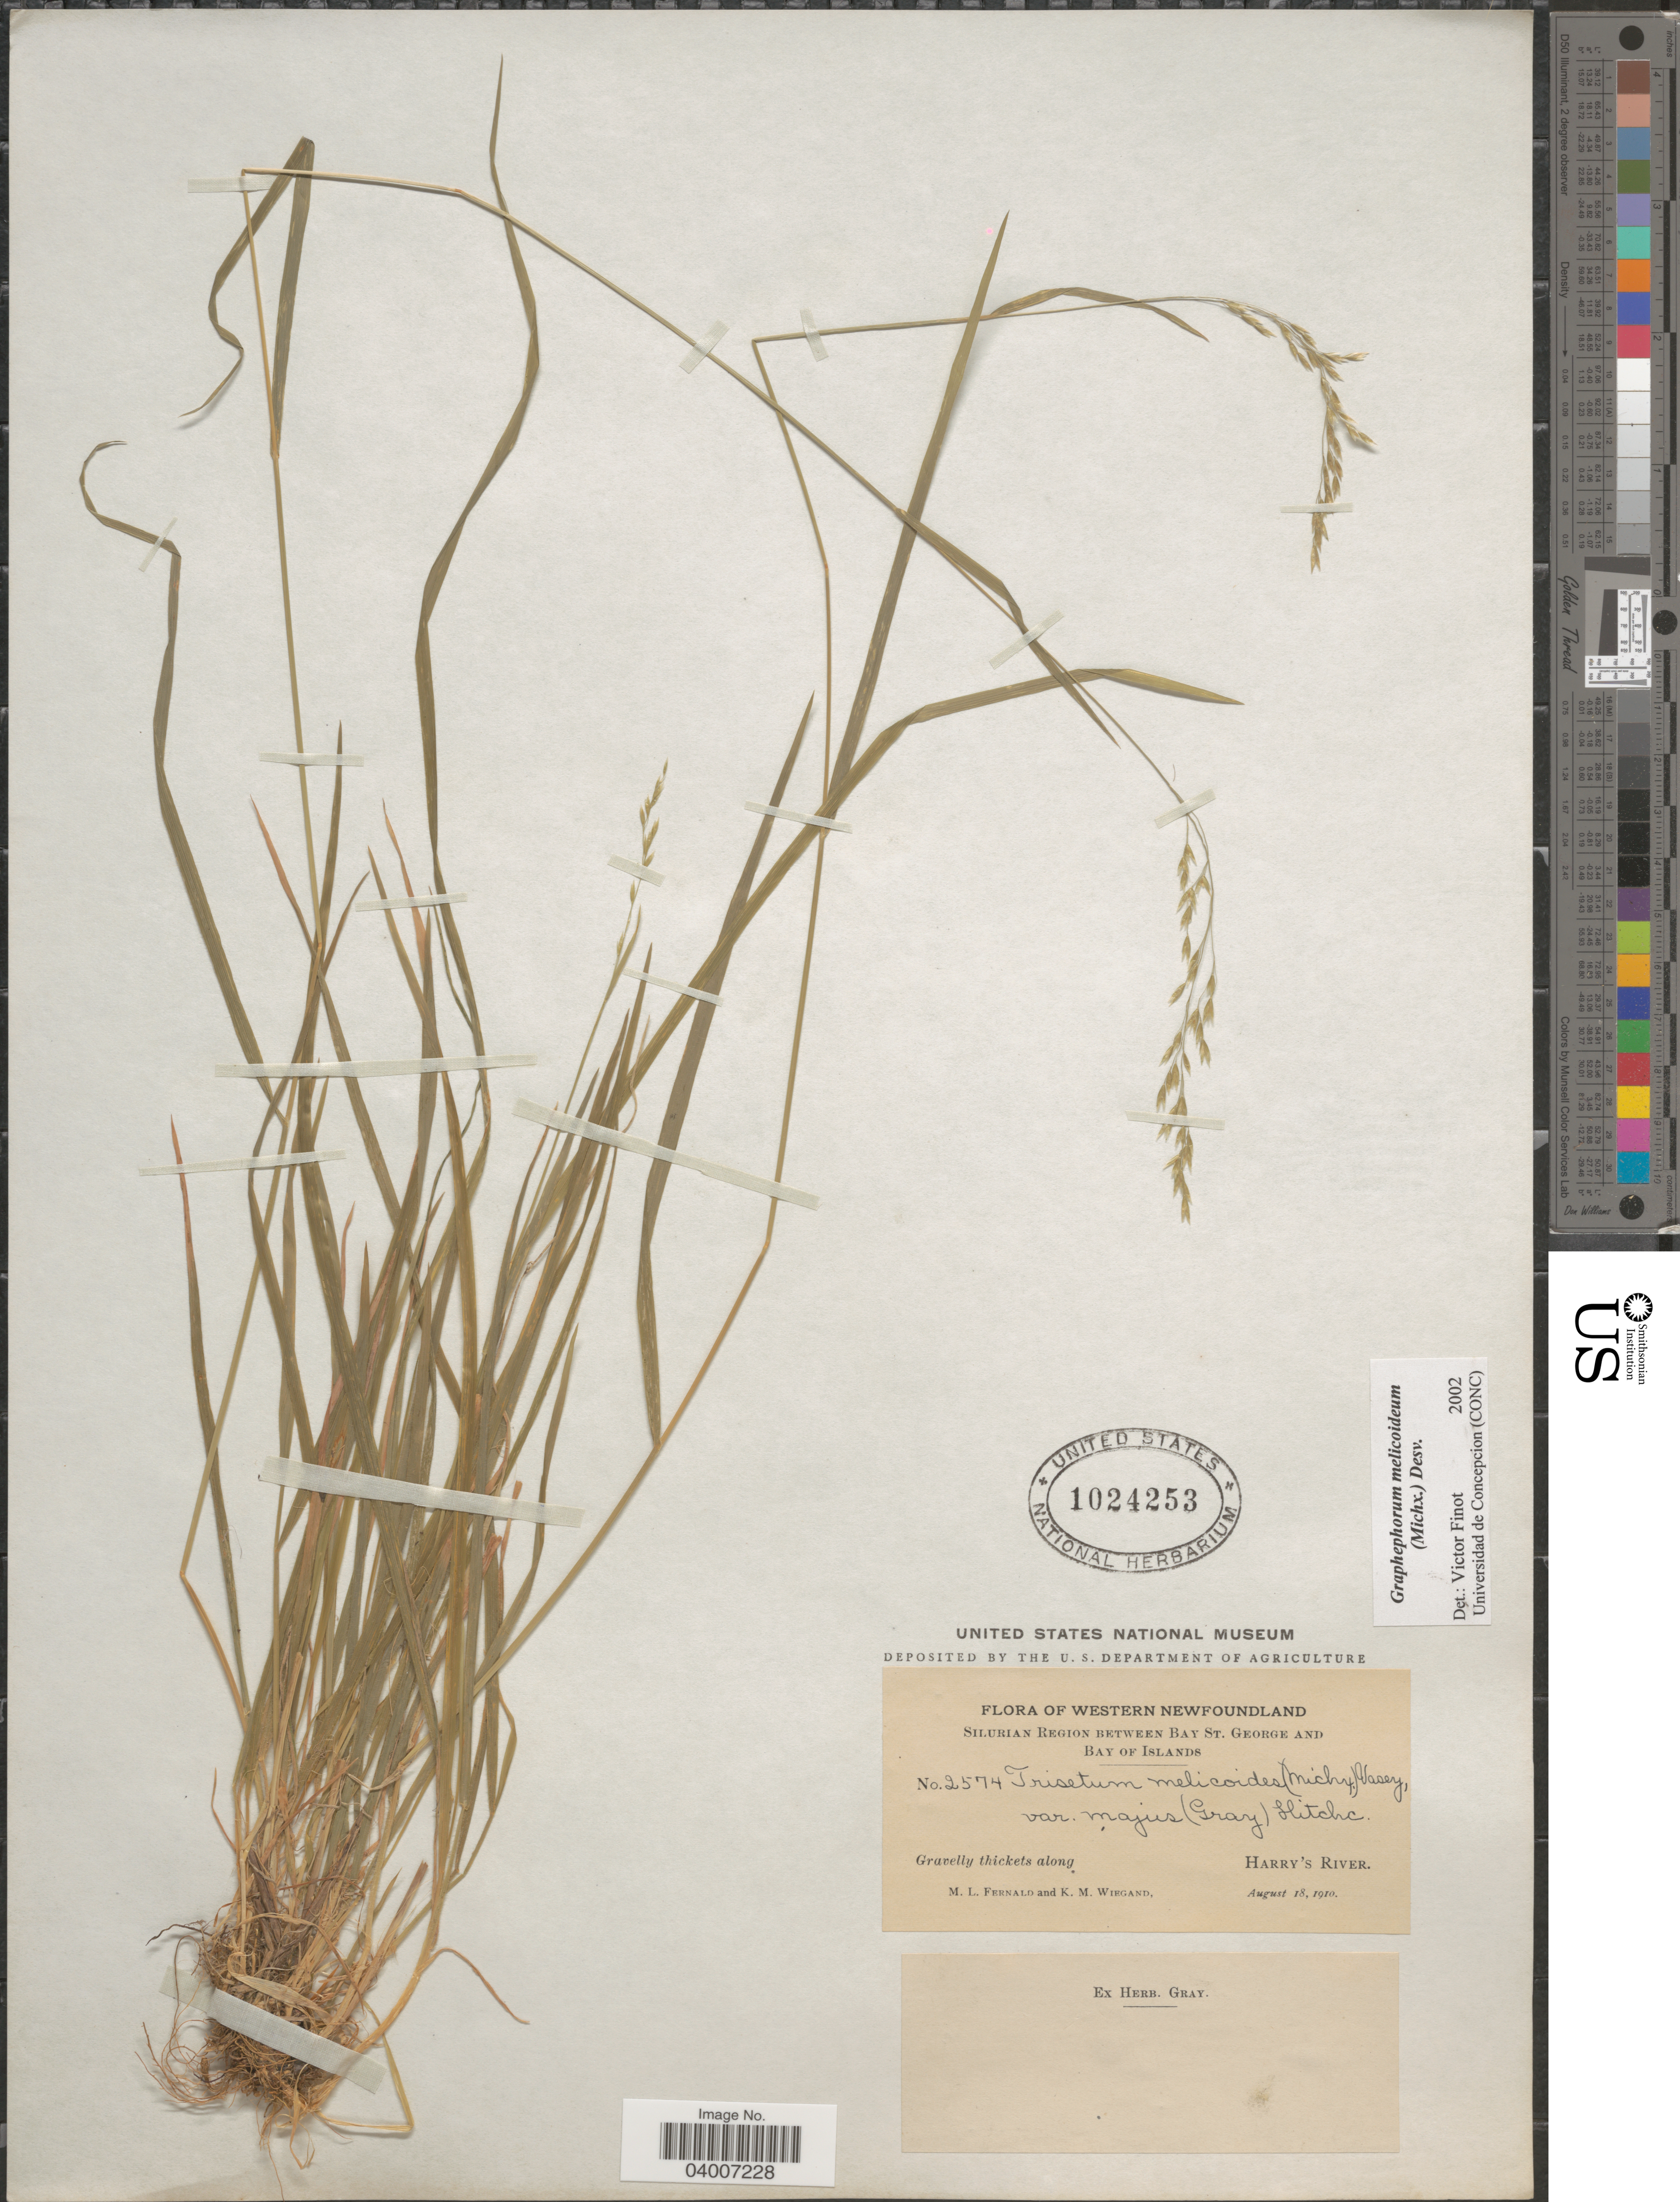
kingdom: Plantae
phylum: Tracheophyta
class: Liliopsida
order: Poales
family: Poaceae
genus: Graphephorum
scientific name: Graphephorum melicoides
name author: (F. Michx.) Desv.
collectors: M. L. Fernald & K. M. Wiegand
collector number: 2574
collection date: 1910-08-18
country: Canada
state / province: Newfoundland and Labrador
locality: Western Newfoundland. Silurian region between Bay St. George and Bay of Islands. Gravelly thickets along Harry's River.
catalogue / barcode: US 1024253